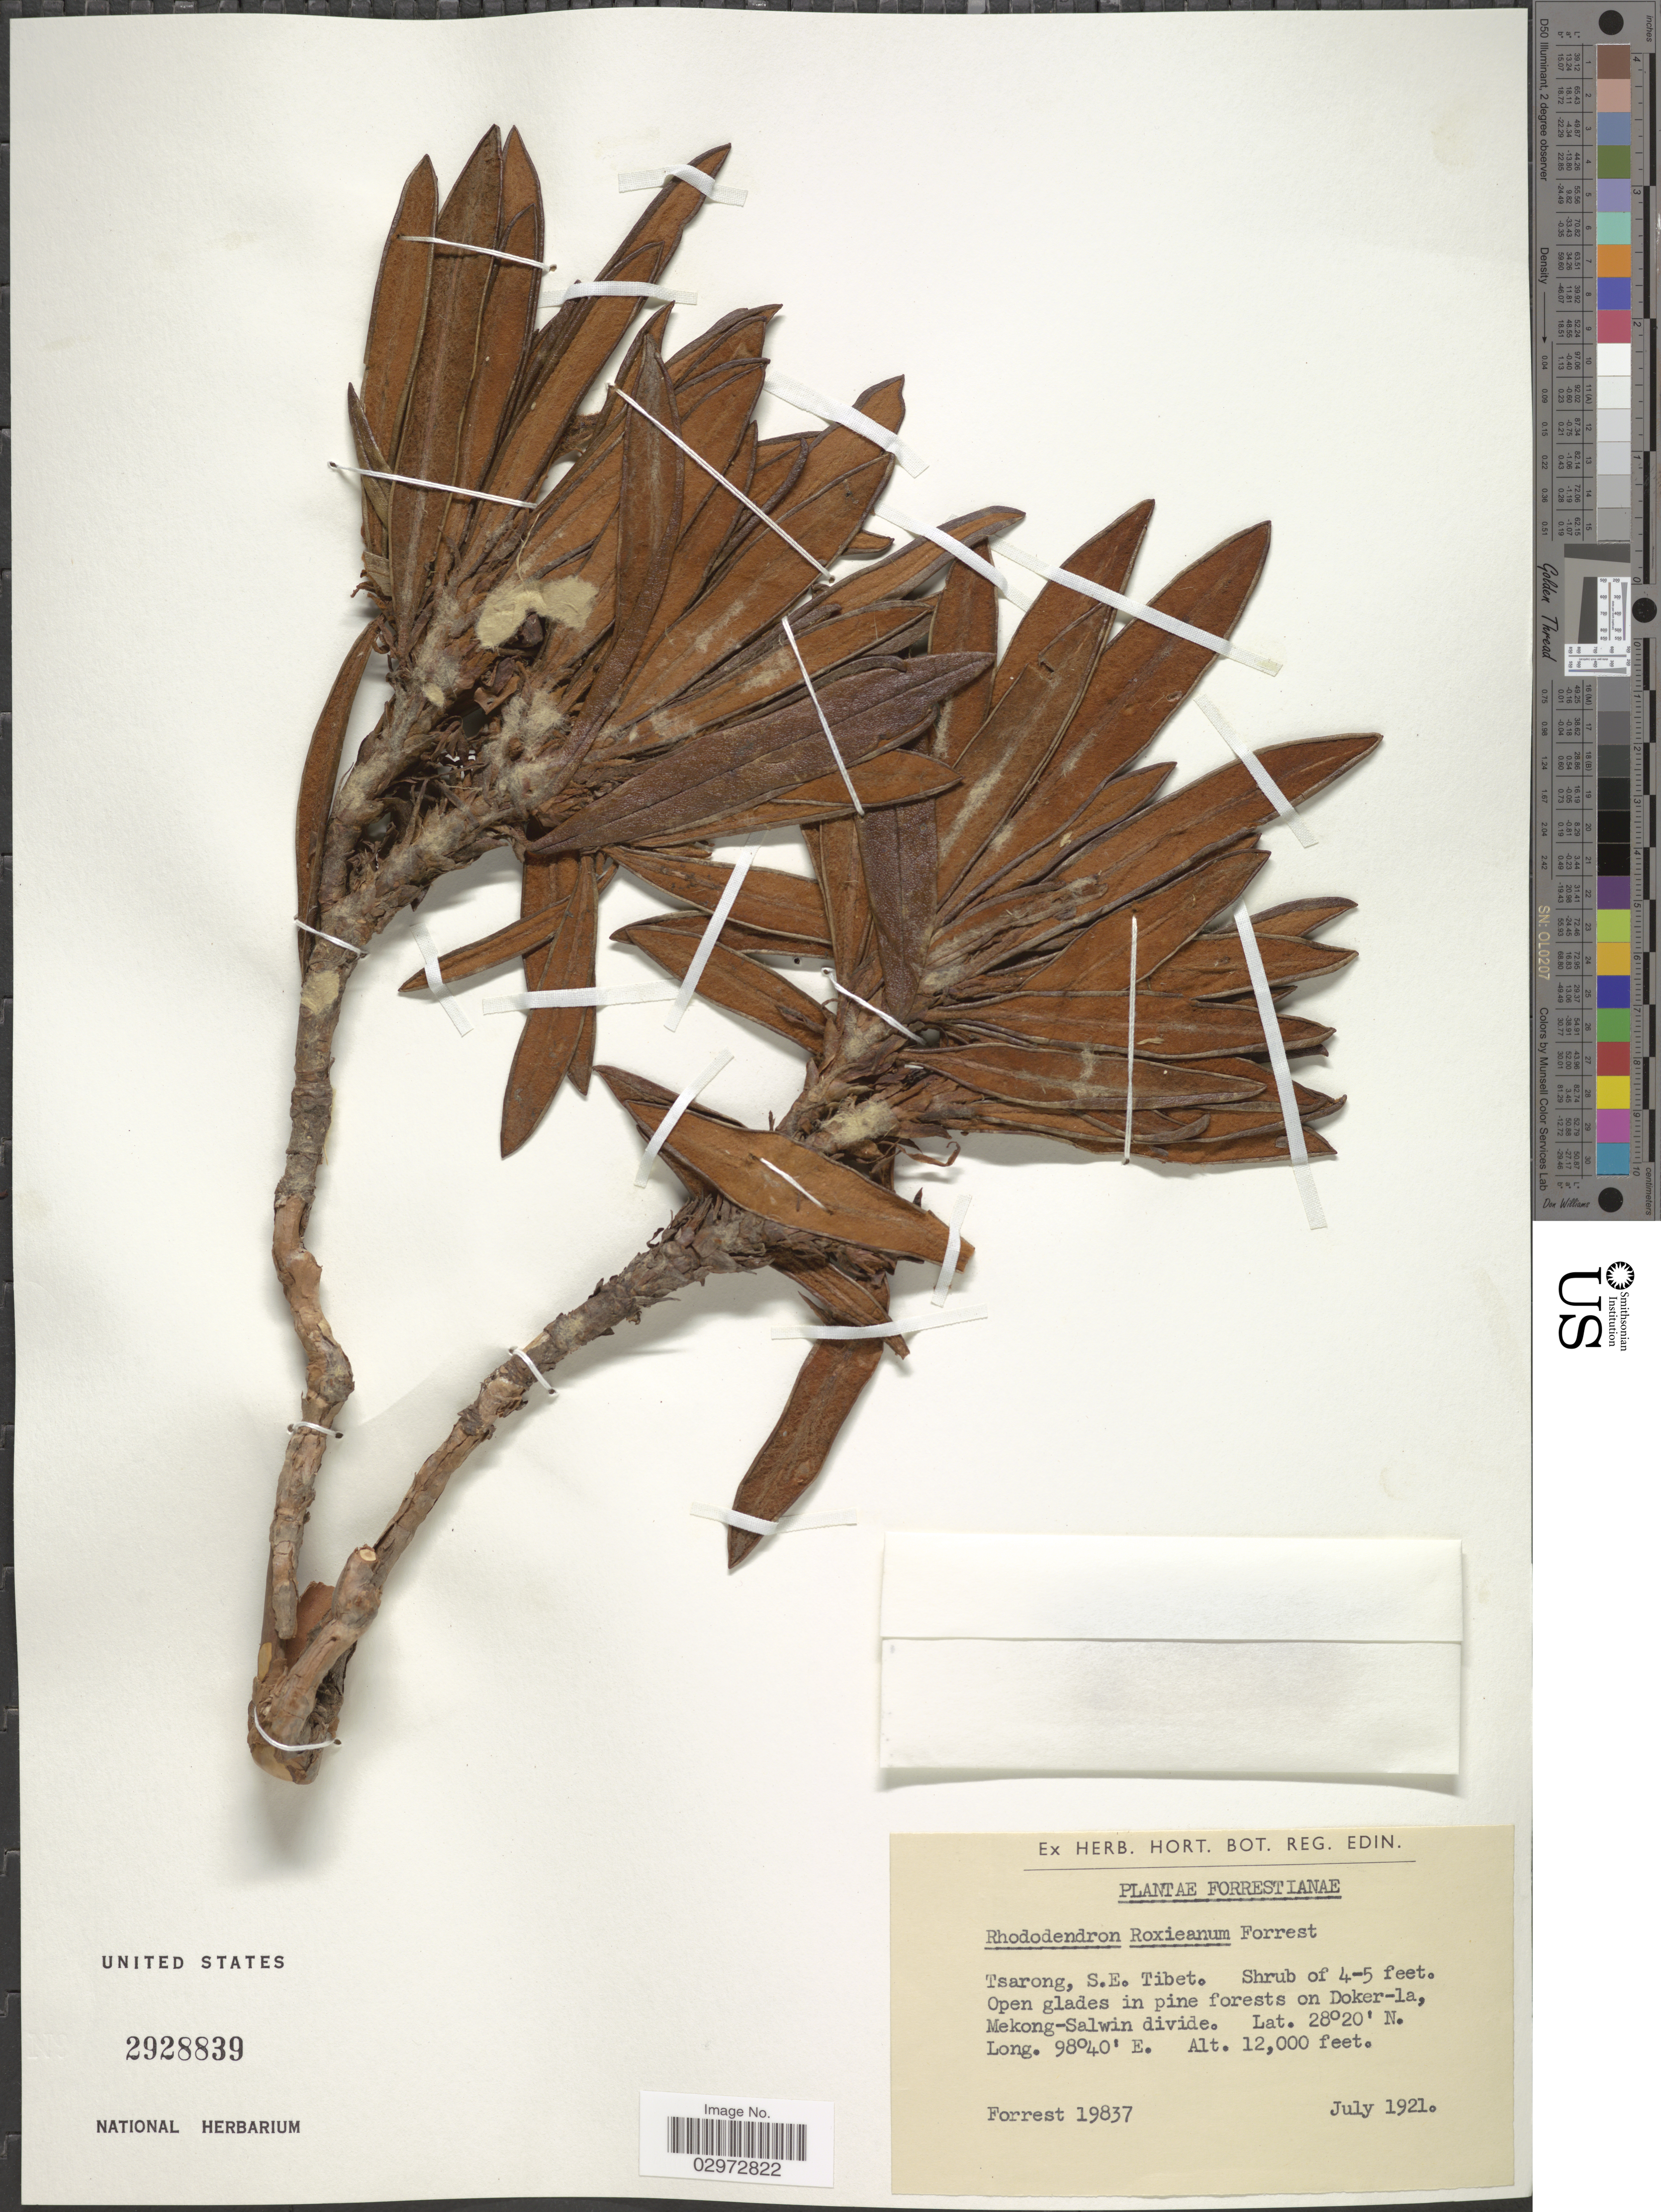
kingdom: Plantae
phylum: Tracheophyta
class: Magnoliopsida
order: Ericales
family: Ericaceae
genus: Rhododendron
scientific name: Rhododendron roxieanum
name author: Forrest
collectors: -. Forrest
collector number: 19837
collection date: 1921-07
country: China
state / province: Xizang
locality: Tsarong, S.E. Tibet. Open glades in pine forests on Doker-la, Mekong-Salwin divide.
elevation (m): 3658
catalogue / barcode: US 2928839